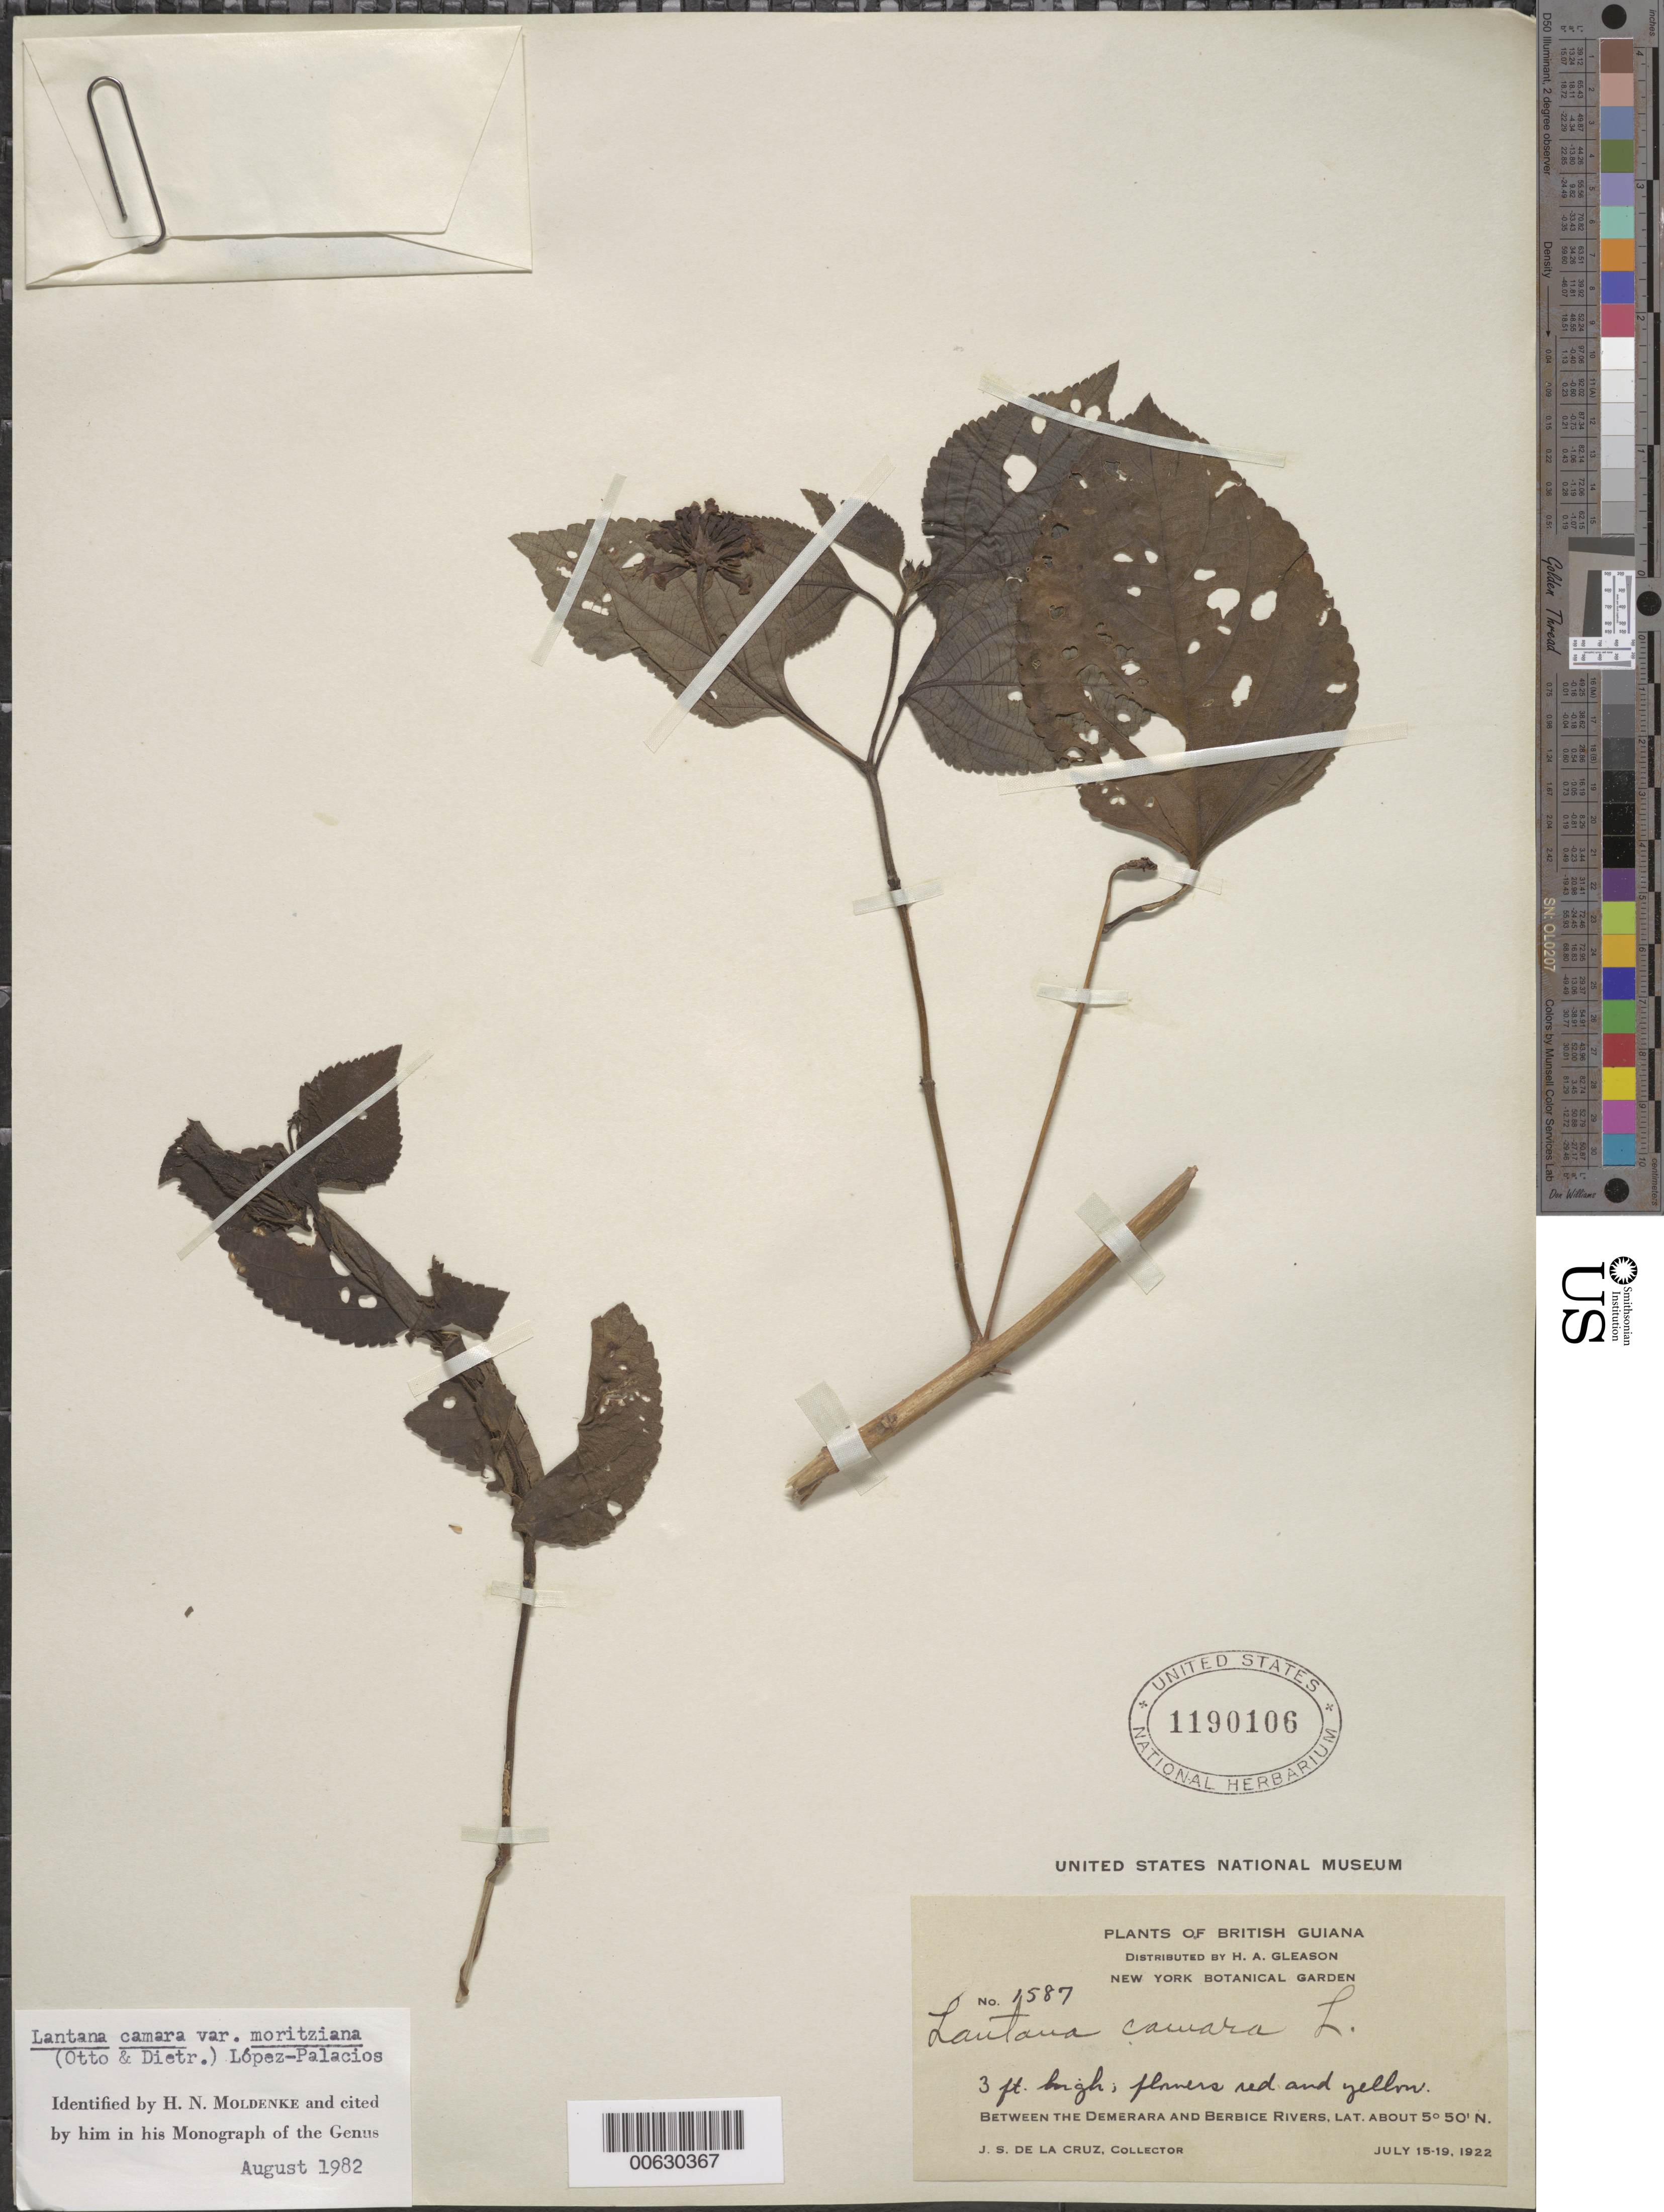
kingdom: Plantae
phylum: Tracheophyta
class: Magnoliopsida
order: Lamiales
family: Verbenaceae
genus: Lantana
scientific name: Lantana camara var. moritziana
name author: (Otto & A. Dietr.) López-Pal.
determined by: Moldenke, H. N.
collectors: J. S. de la Cruz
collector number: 1587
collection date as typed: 15-Jul-22 to 19-Jul-22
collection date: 1922-07-15/1922-07-19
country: Guyana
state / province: U. Demerara-Berbice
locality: Demerara River to the Berbice River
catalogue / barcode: US 1190106